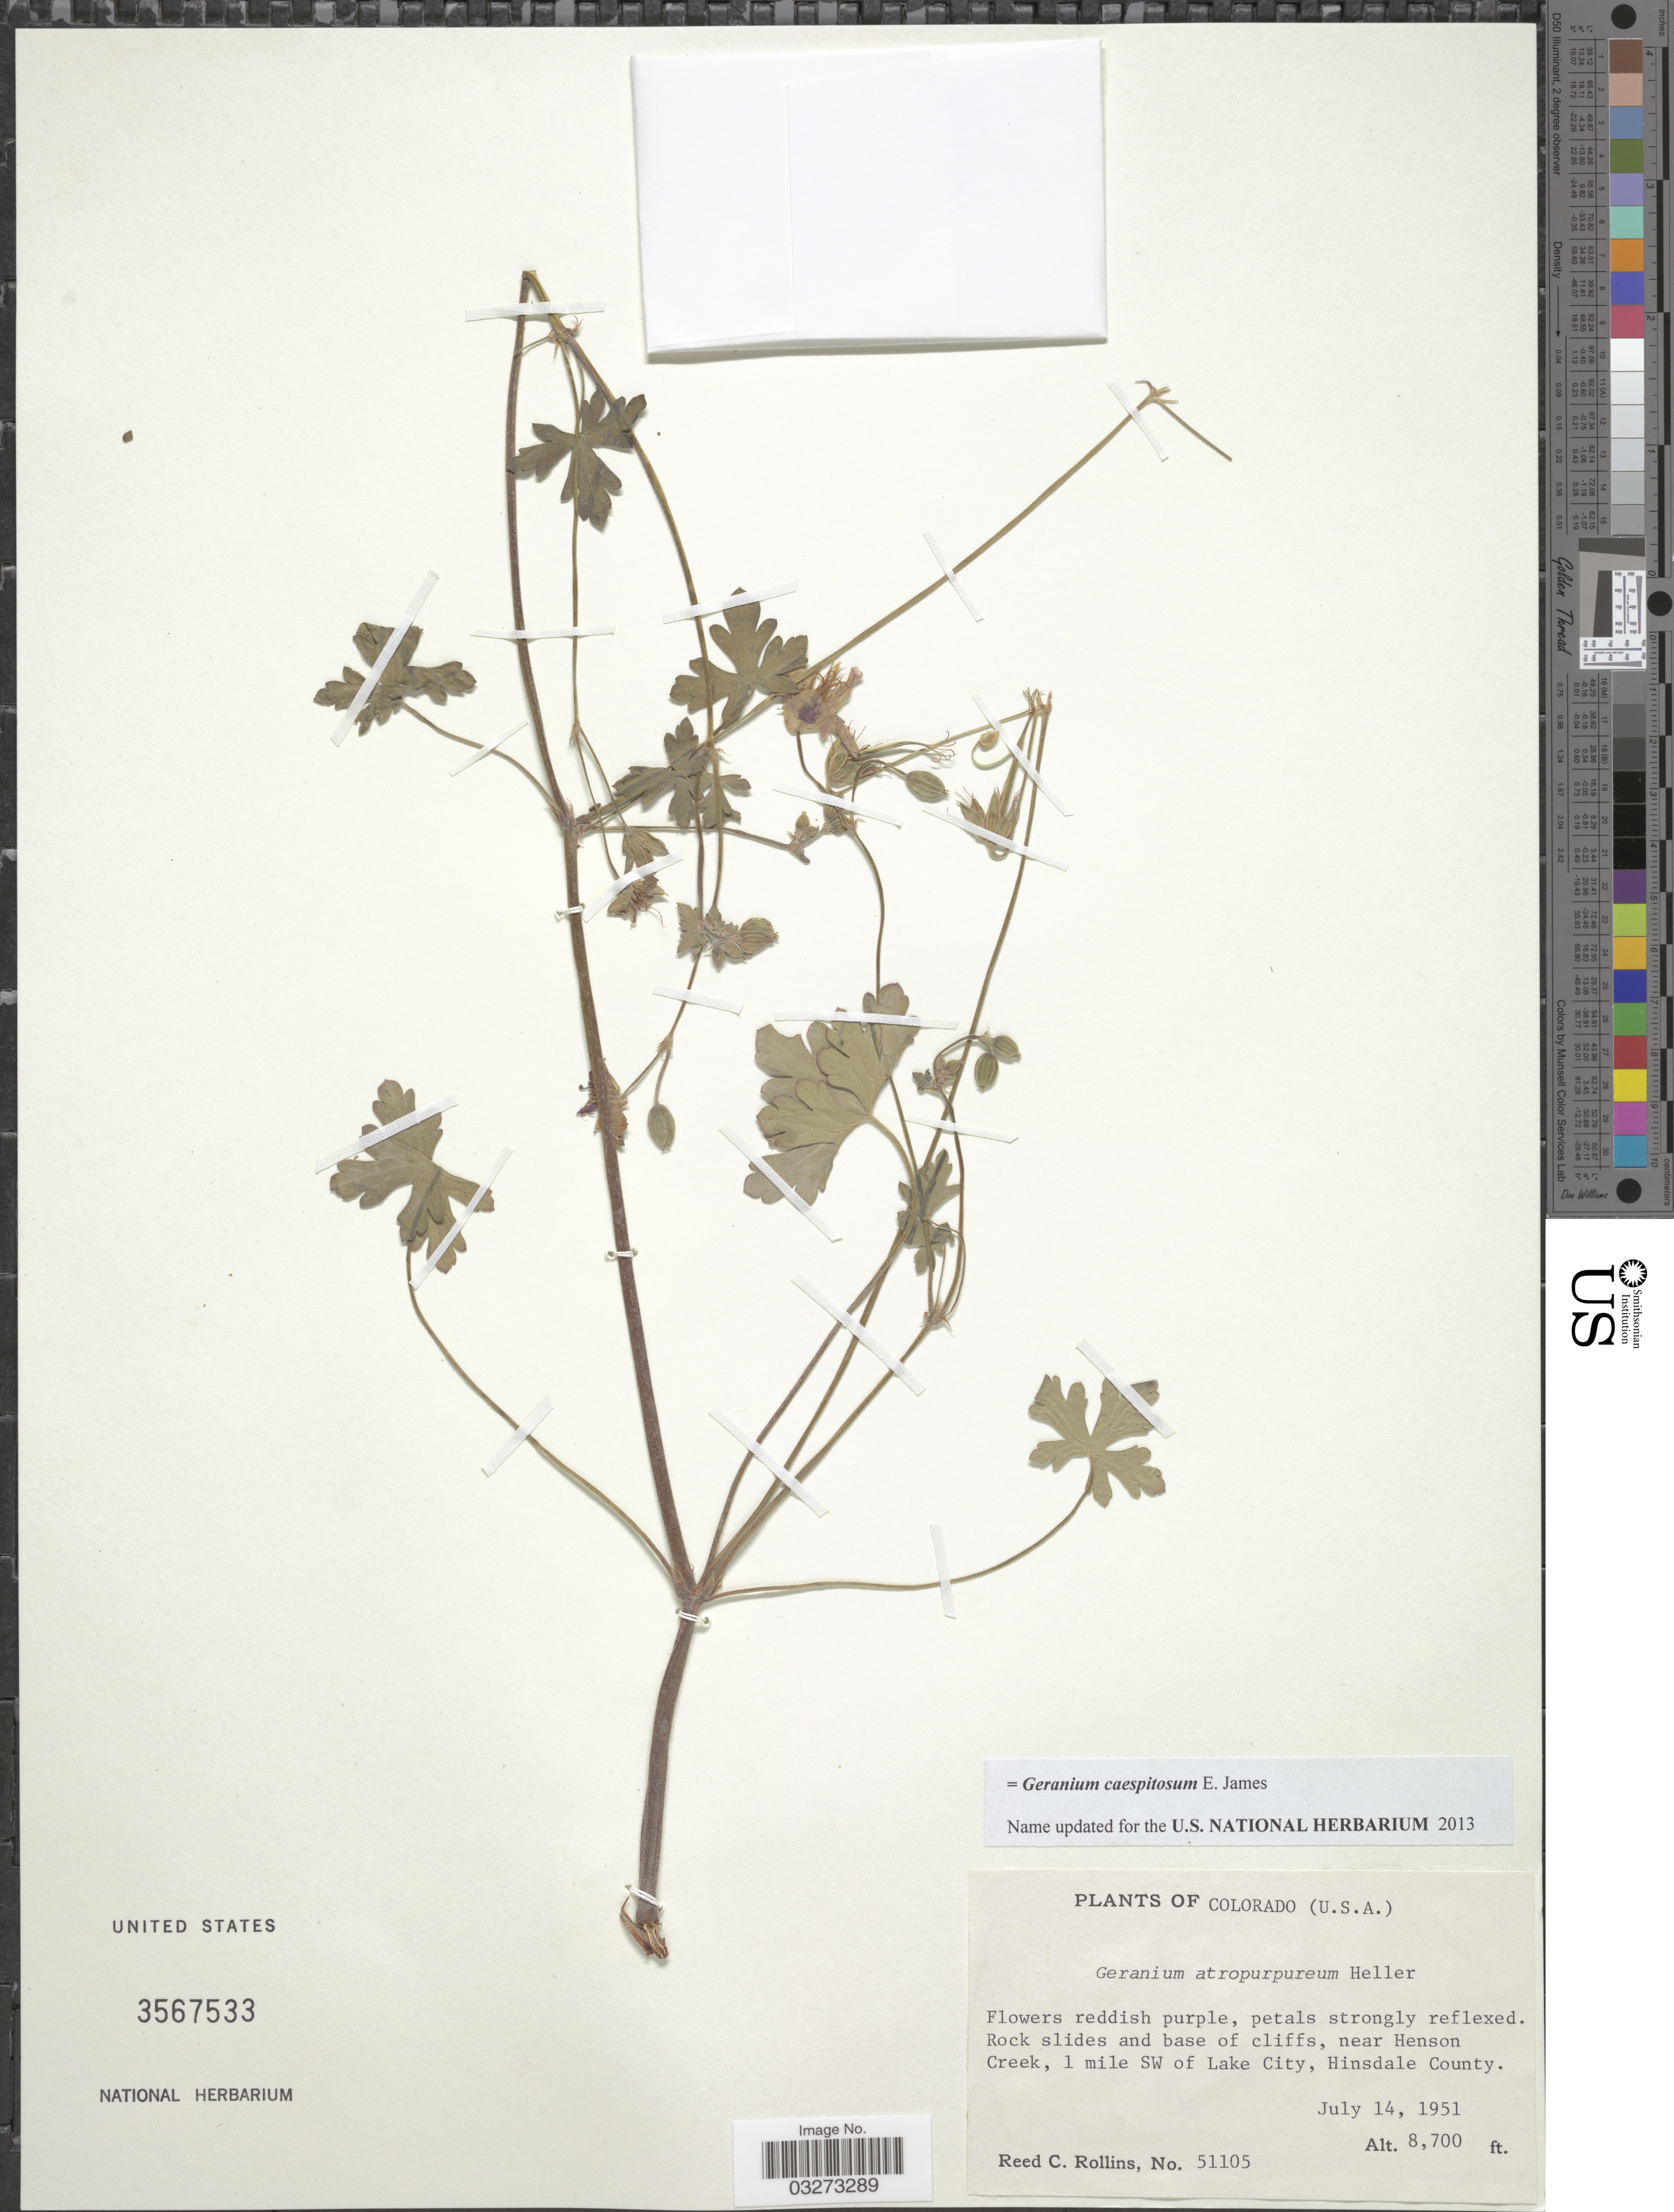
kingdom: Plantae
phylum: Tracheophyta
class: Magnoliopsida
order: Geraniales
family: Geraniaceae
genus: Geranium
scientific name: Geranium caespitosum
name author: E. James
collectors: R. C. Rollins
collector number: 51105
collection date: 1951-07-14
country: United States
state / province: Colorado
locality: Rock slides and base of cliffs, near Henson Creek, 1 mile SW of Lake City, Hinsdale County.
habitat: rock slides and base of cliffs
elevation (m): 2652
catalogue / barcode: US 3567533